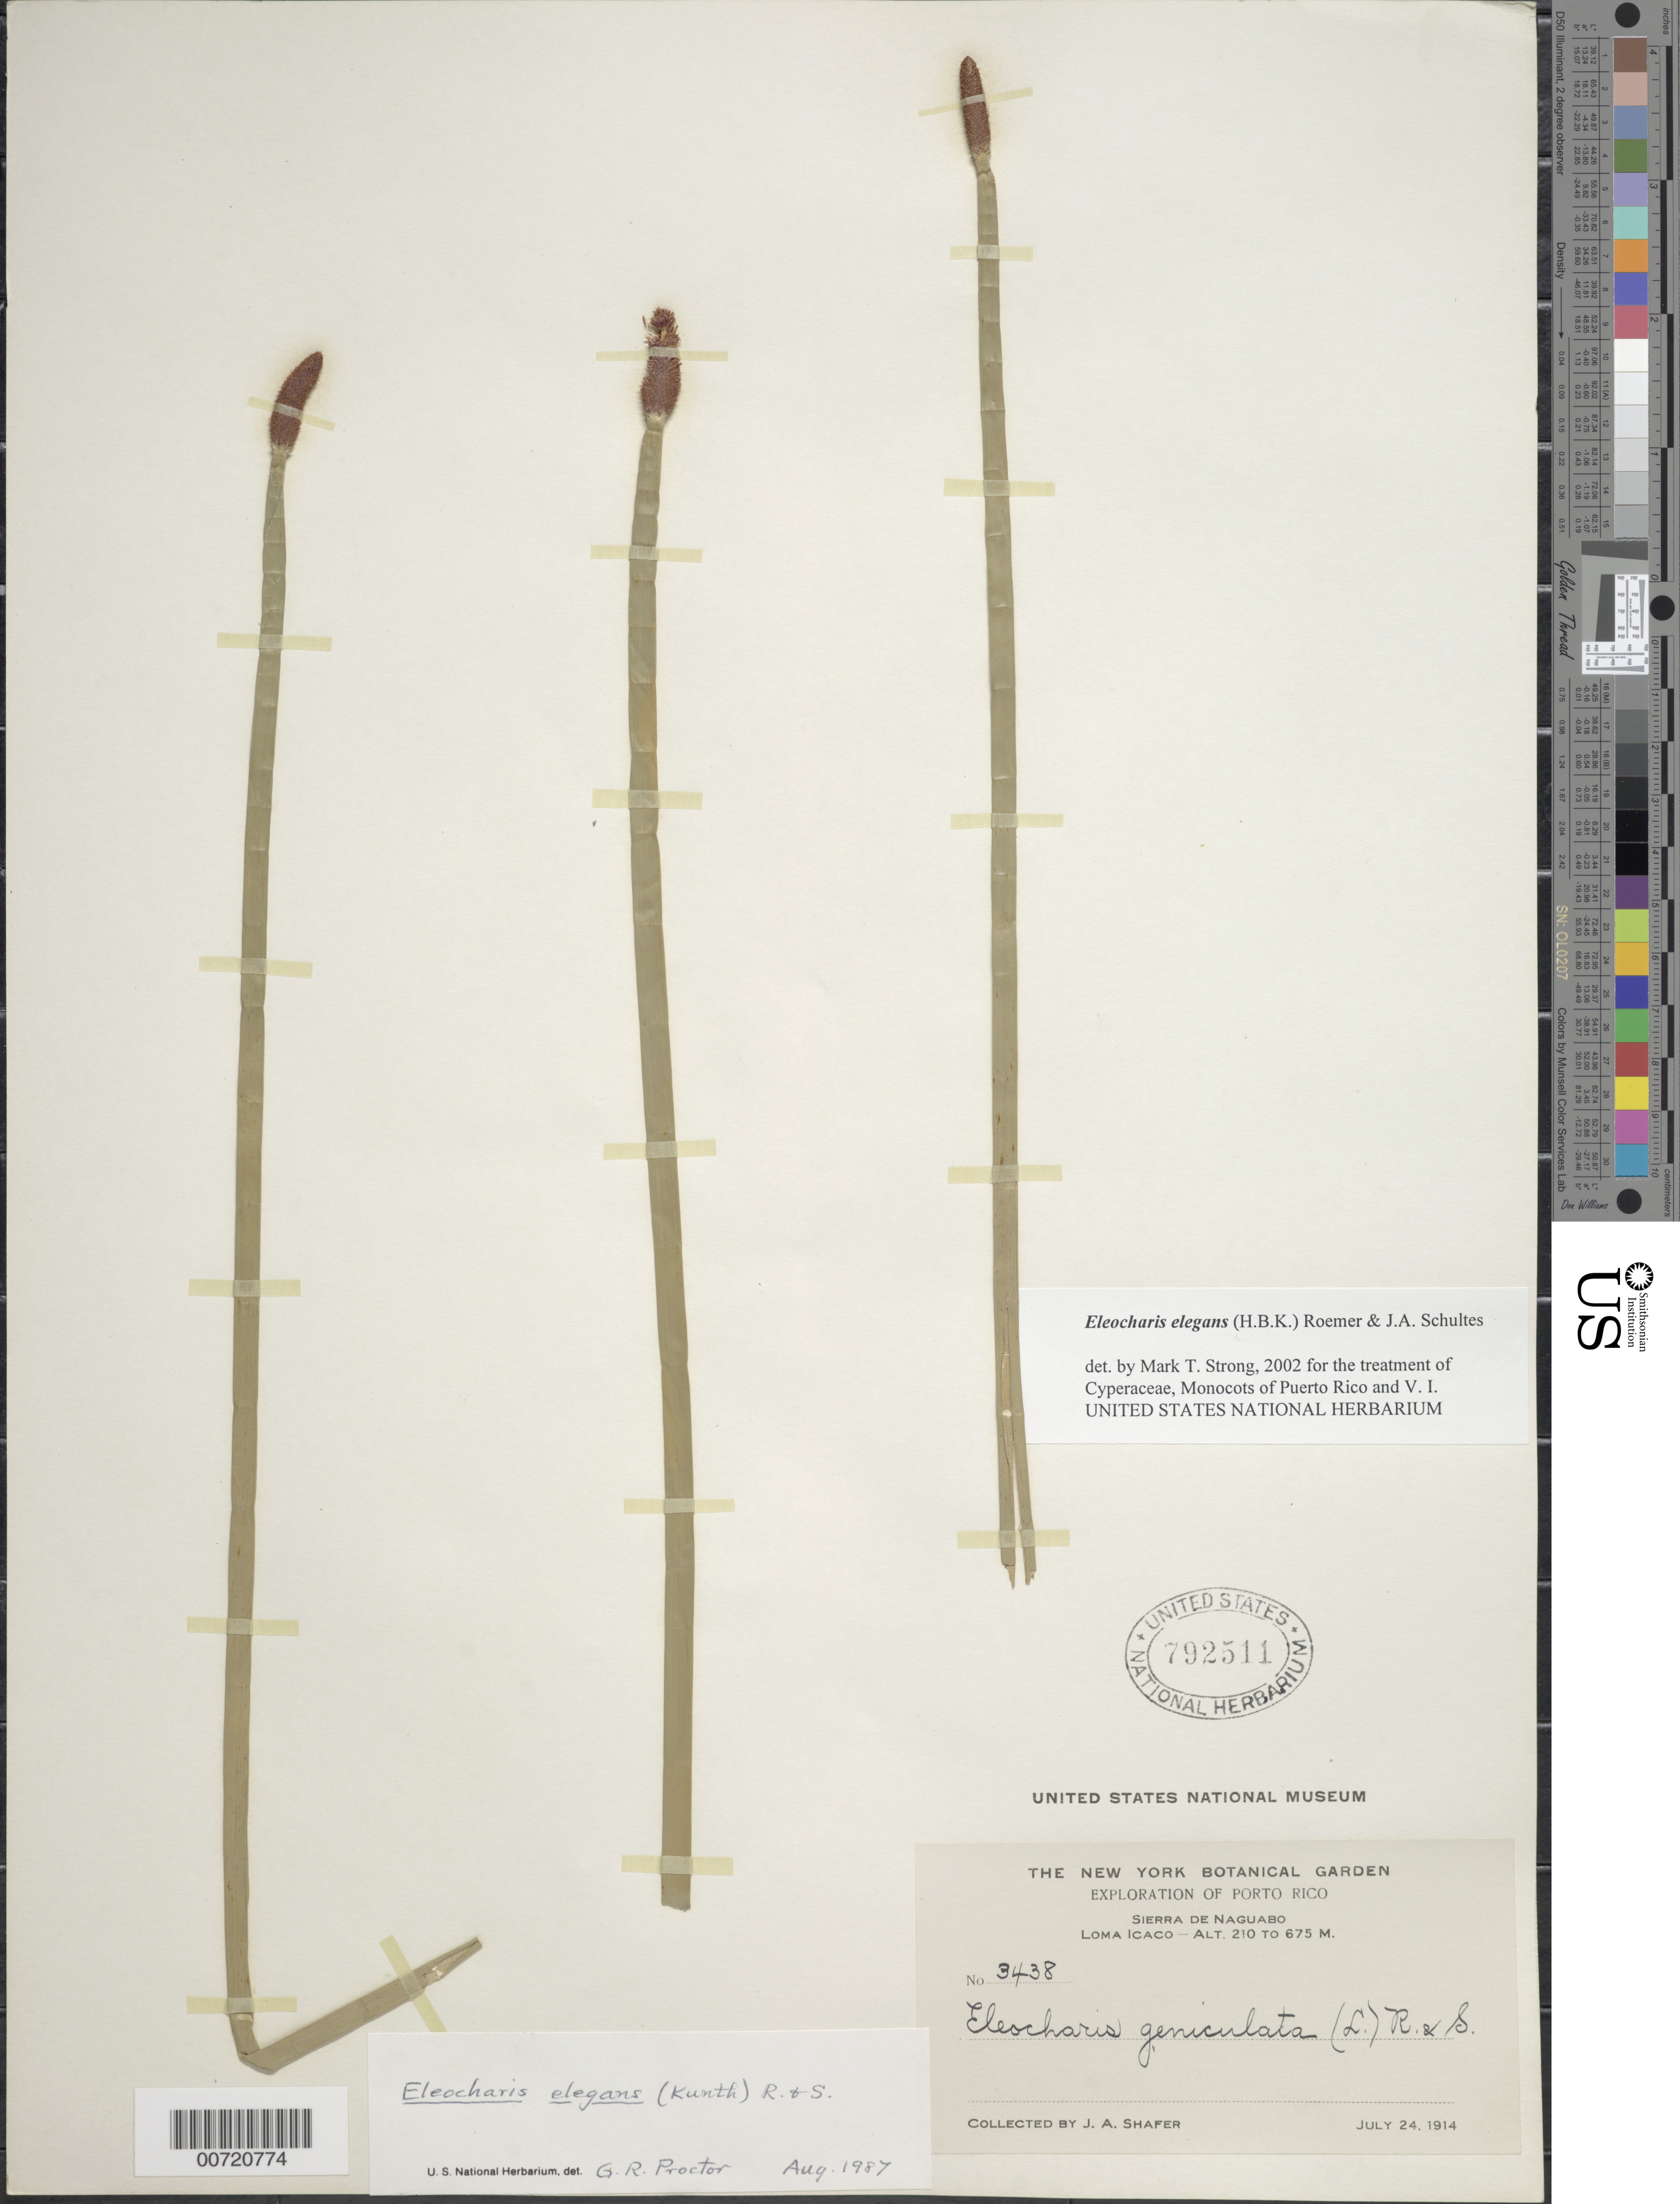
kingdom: Plantae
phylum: Tracheophyta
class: Liliopsida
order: Poales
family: Cyperaceae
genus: Eleocharis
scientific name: Eleocharis elegans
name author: (Kunth) Roem. & Schult.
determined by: Strong, M. T., (US), Smithsonian Institution - National Museum of Natural History (UNITED STATES)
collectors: J. A. Shafer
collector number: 3438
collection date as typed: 24 Jul 1914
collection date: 1914-07-24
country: Puerto Rico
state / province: Naguabo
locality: Sierra de Naguabo: Loma Icaco.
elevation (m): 210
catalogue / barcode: US 792511